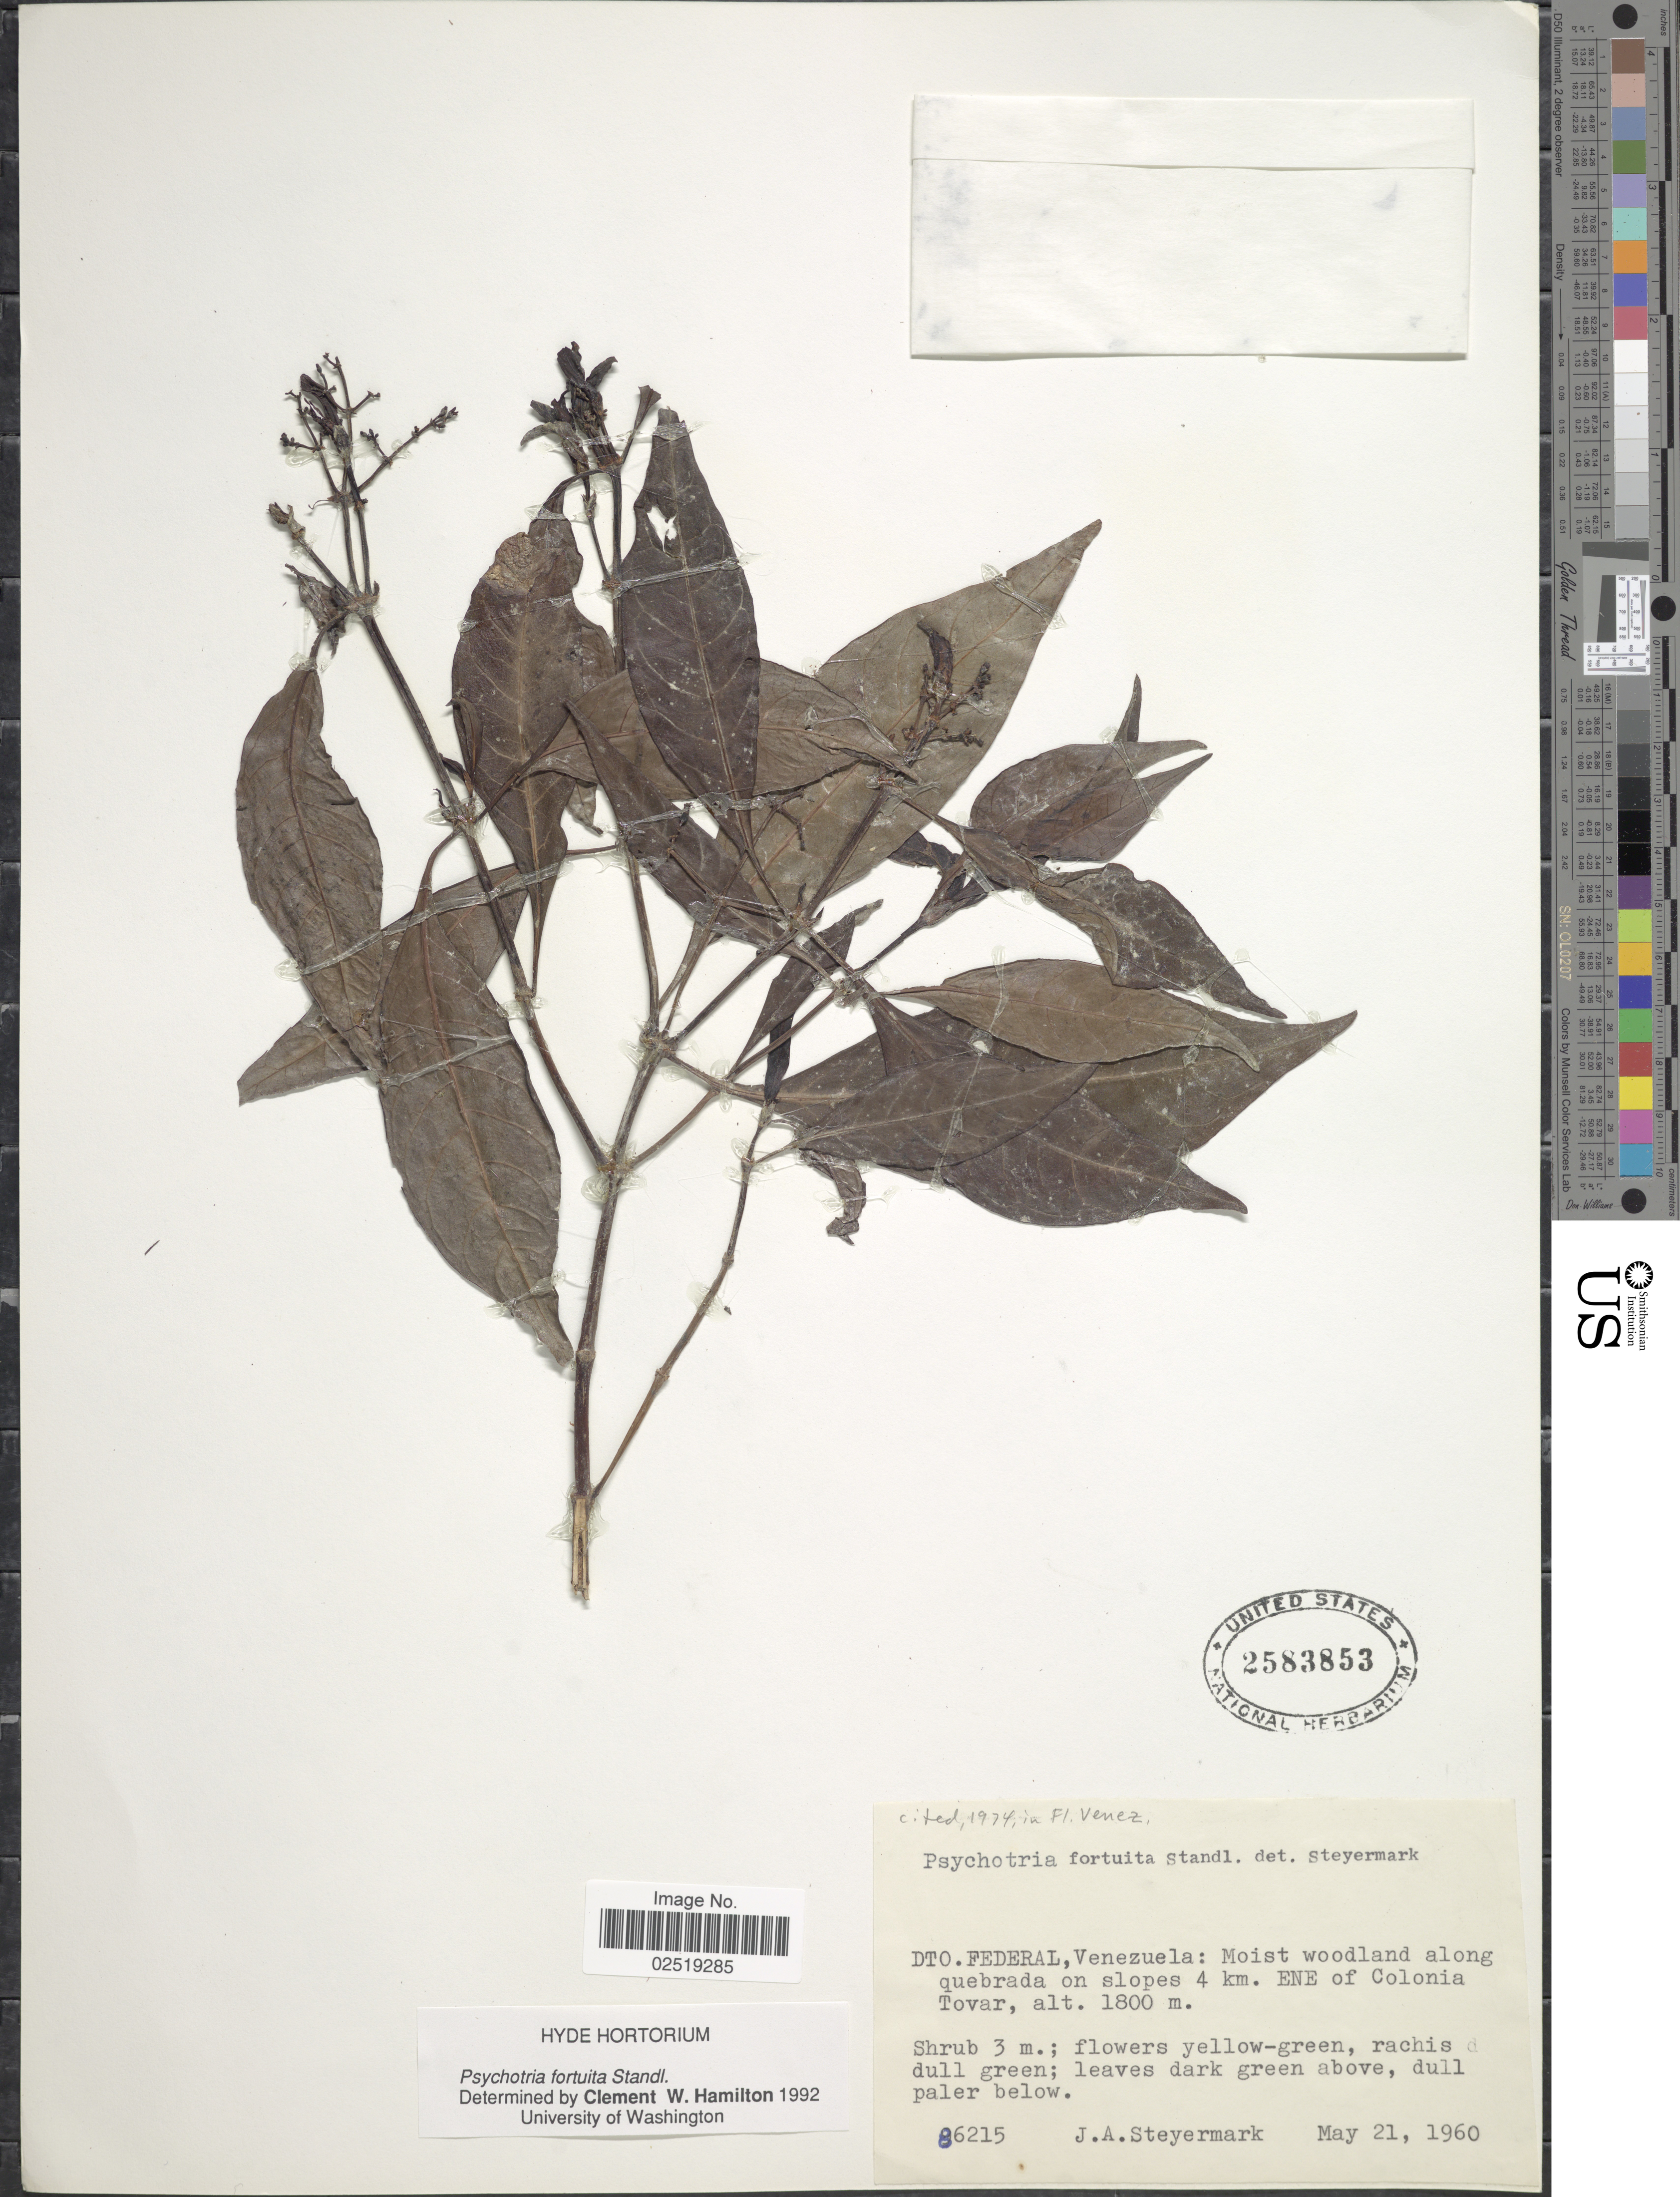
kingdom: Plantae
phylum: Tracheophyta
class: Magnoliopsida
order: Gentianales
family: Rubiaceae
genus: Psychotria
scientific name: Psychotria fortuita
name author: Standl.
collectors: J. Steyermark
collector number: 86215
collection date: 1960-05-21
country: Venezuela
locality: Dto. Federal, Venezuela; Moist woodland along quebrada on slopes 4 km. ENE of Colonia Tovar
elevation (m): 1800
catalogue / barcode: US 2583853